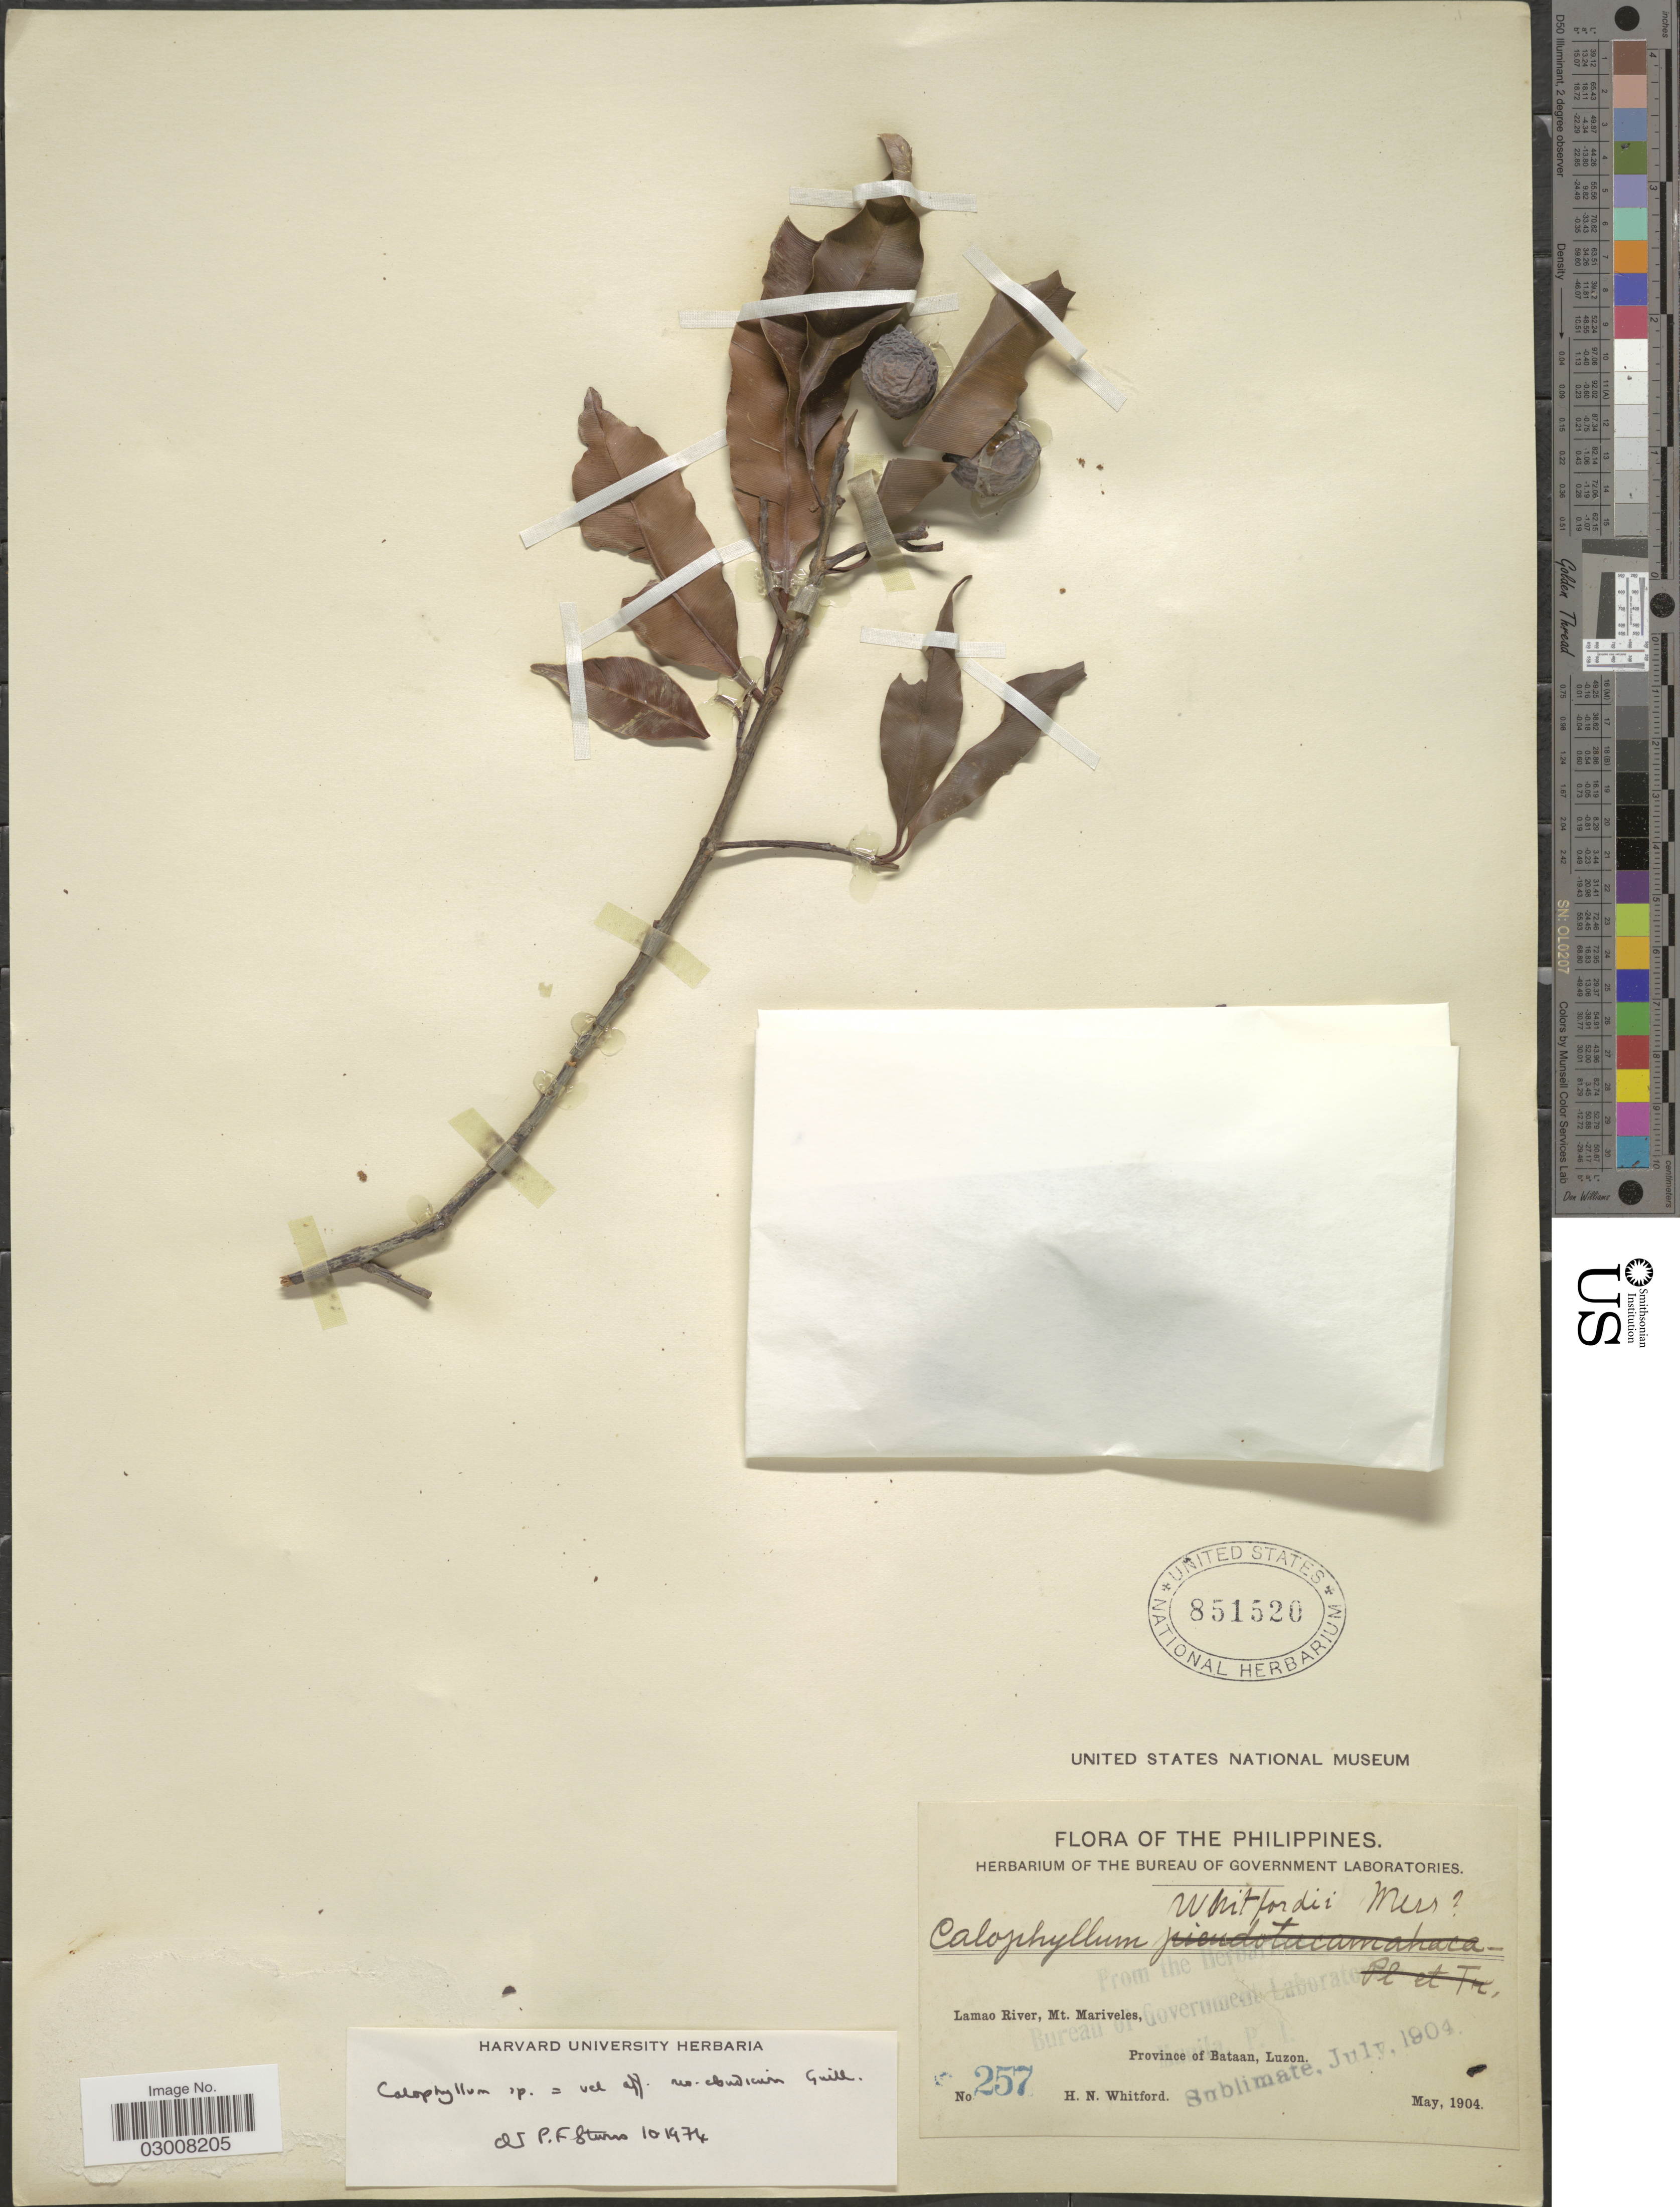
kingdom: Plantae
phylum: Tracheophyta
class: Magnoliopsida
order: Malpighiales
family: Calophyllaceae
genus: Calophyllum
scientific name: Calophyllum neoebudicum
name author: Guillaumin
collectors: H. N. Whitford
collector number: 257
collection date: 1904-05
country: Philippines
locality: Lamao River, Mt. Mariveles, Province of Bataan, Luzon.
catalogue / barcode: US 851520